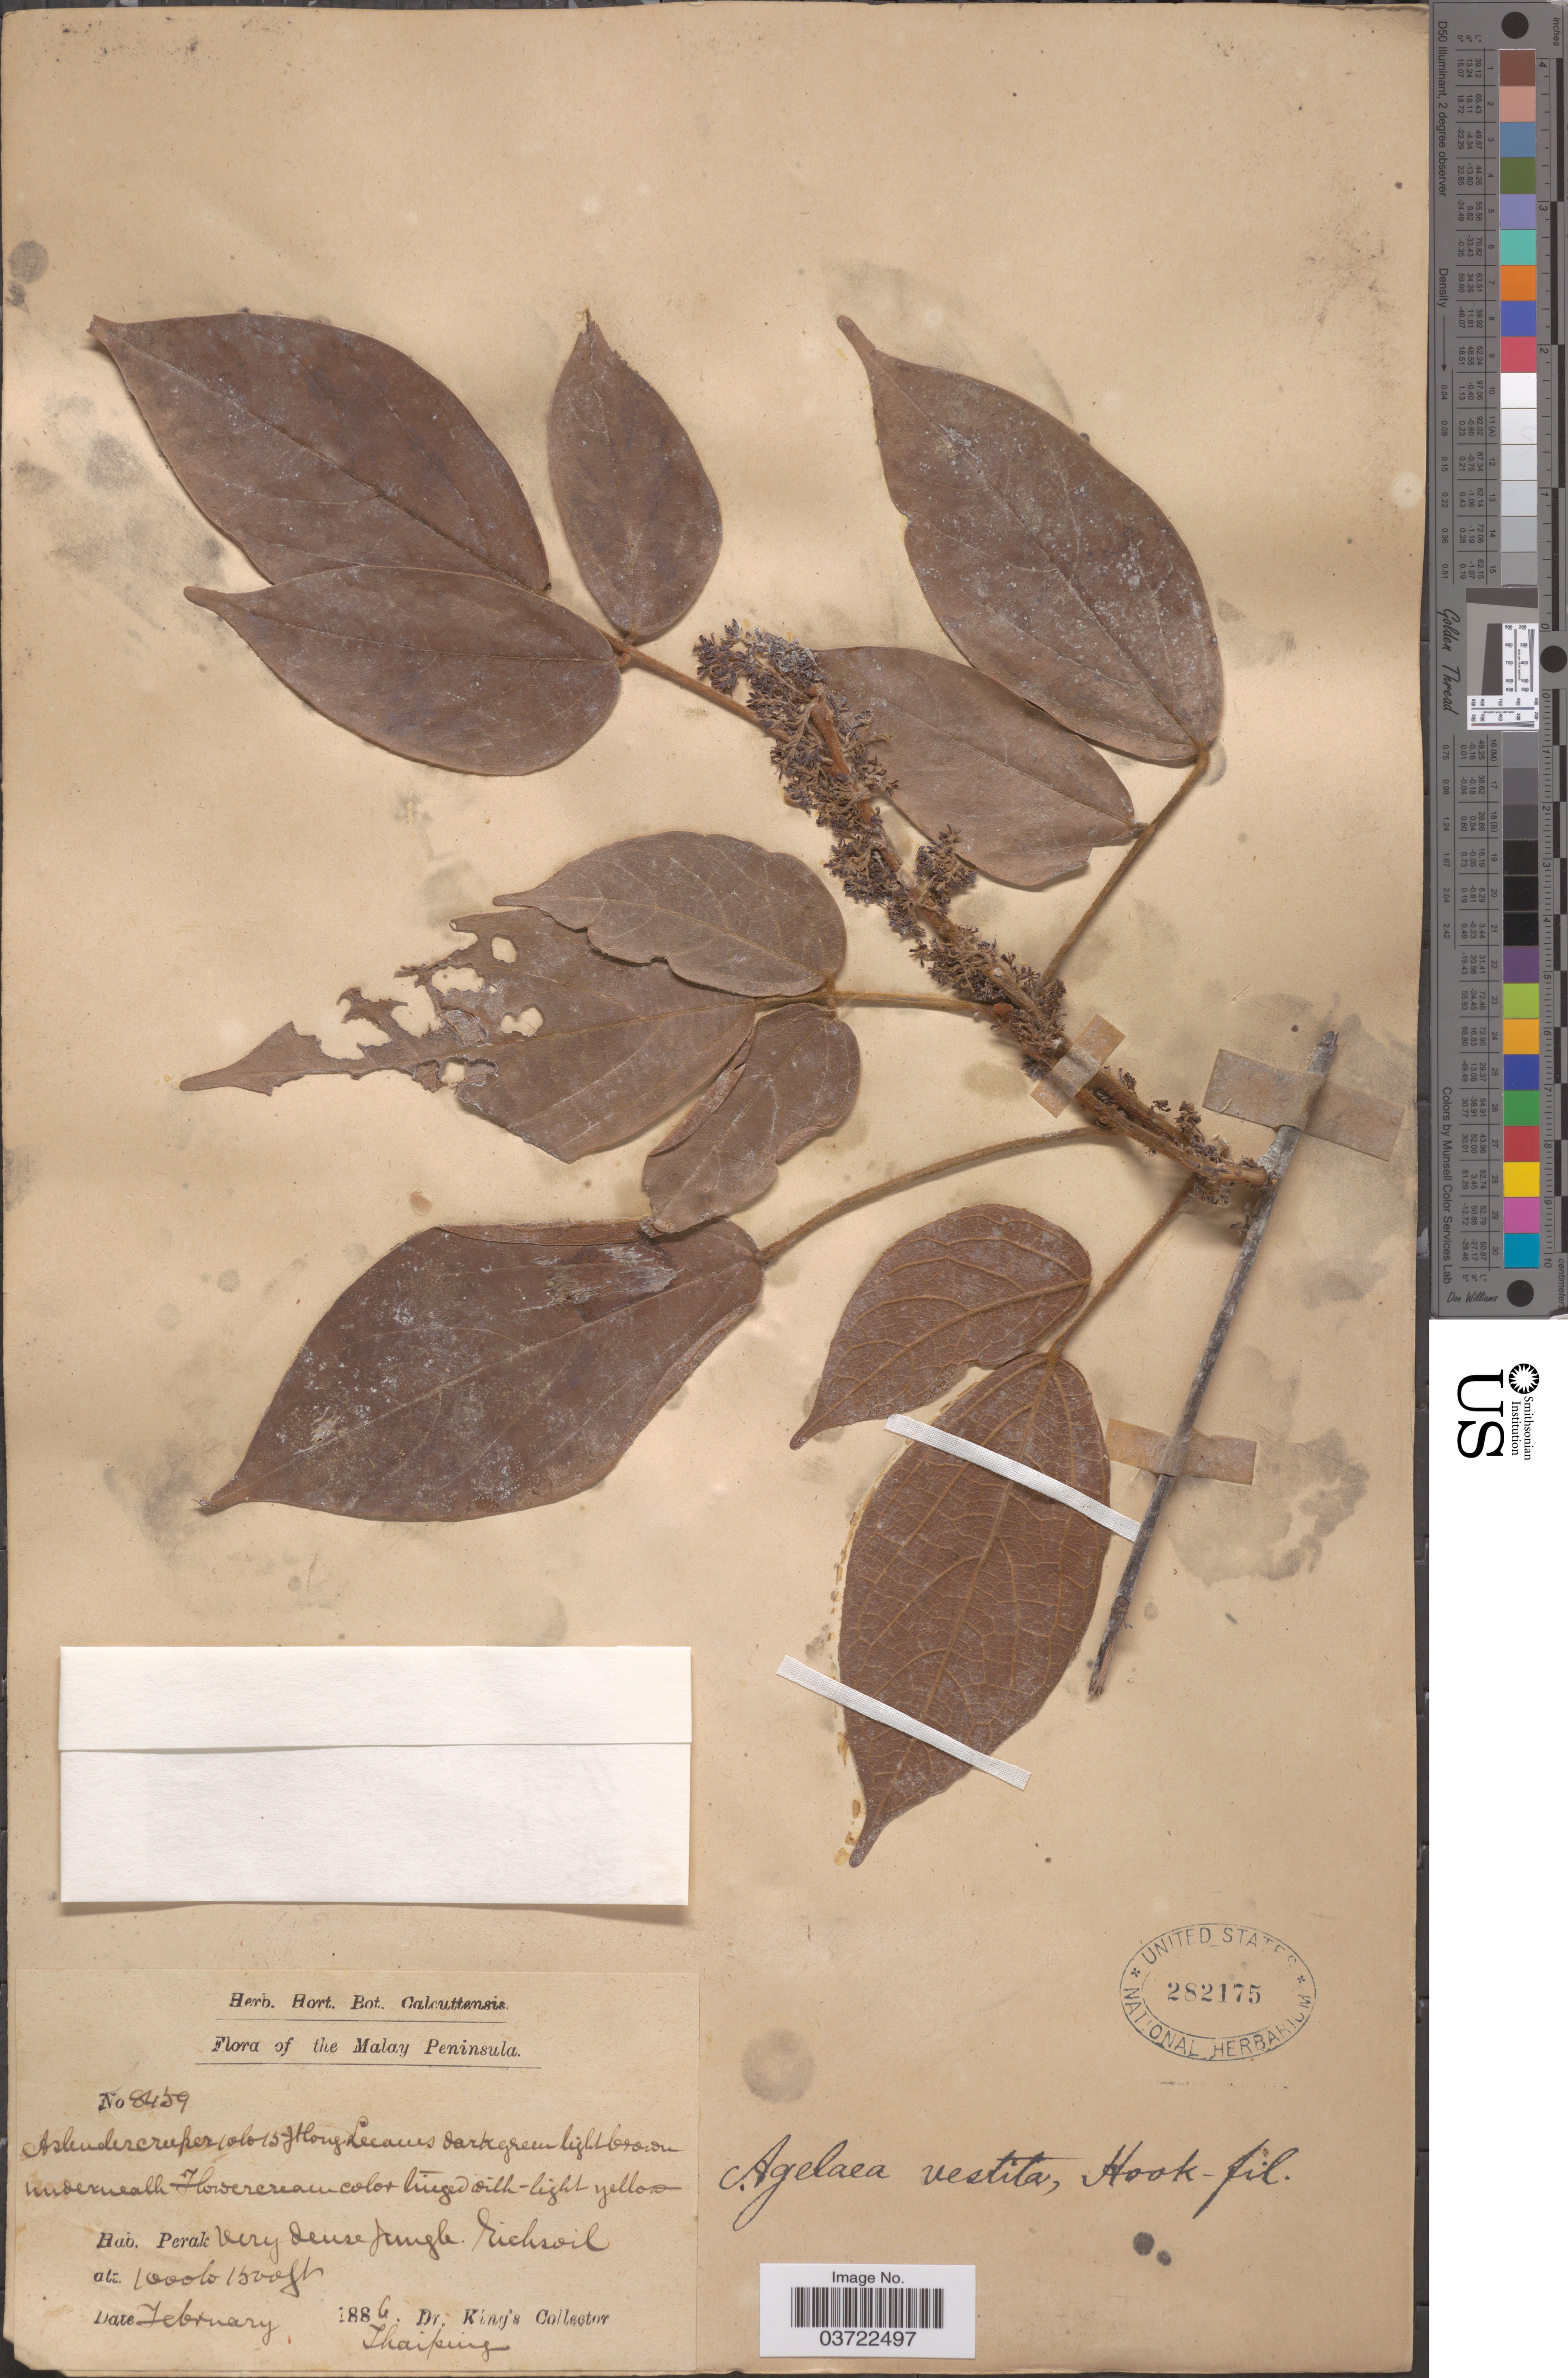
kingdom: Plantae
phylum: Tracheophyta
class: Magnoliopsida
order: Oxalidales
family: Connaraceae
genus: Agelaea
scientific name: Agelaea borneensis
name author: (Hook. f.) Merr.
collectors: G. King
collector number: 8459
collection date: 1886-02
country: Malaysia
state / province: Perak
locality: Malay Peninsula.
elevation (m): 305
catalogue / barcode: US 282175